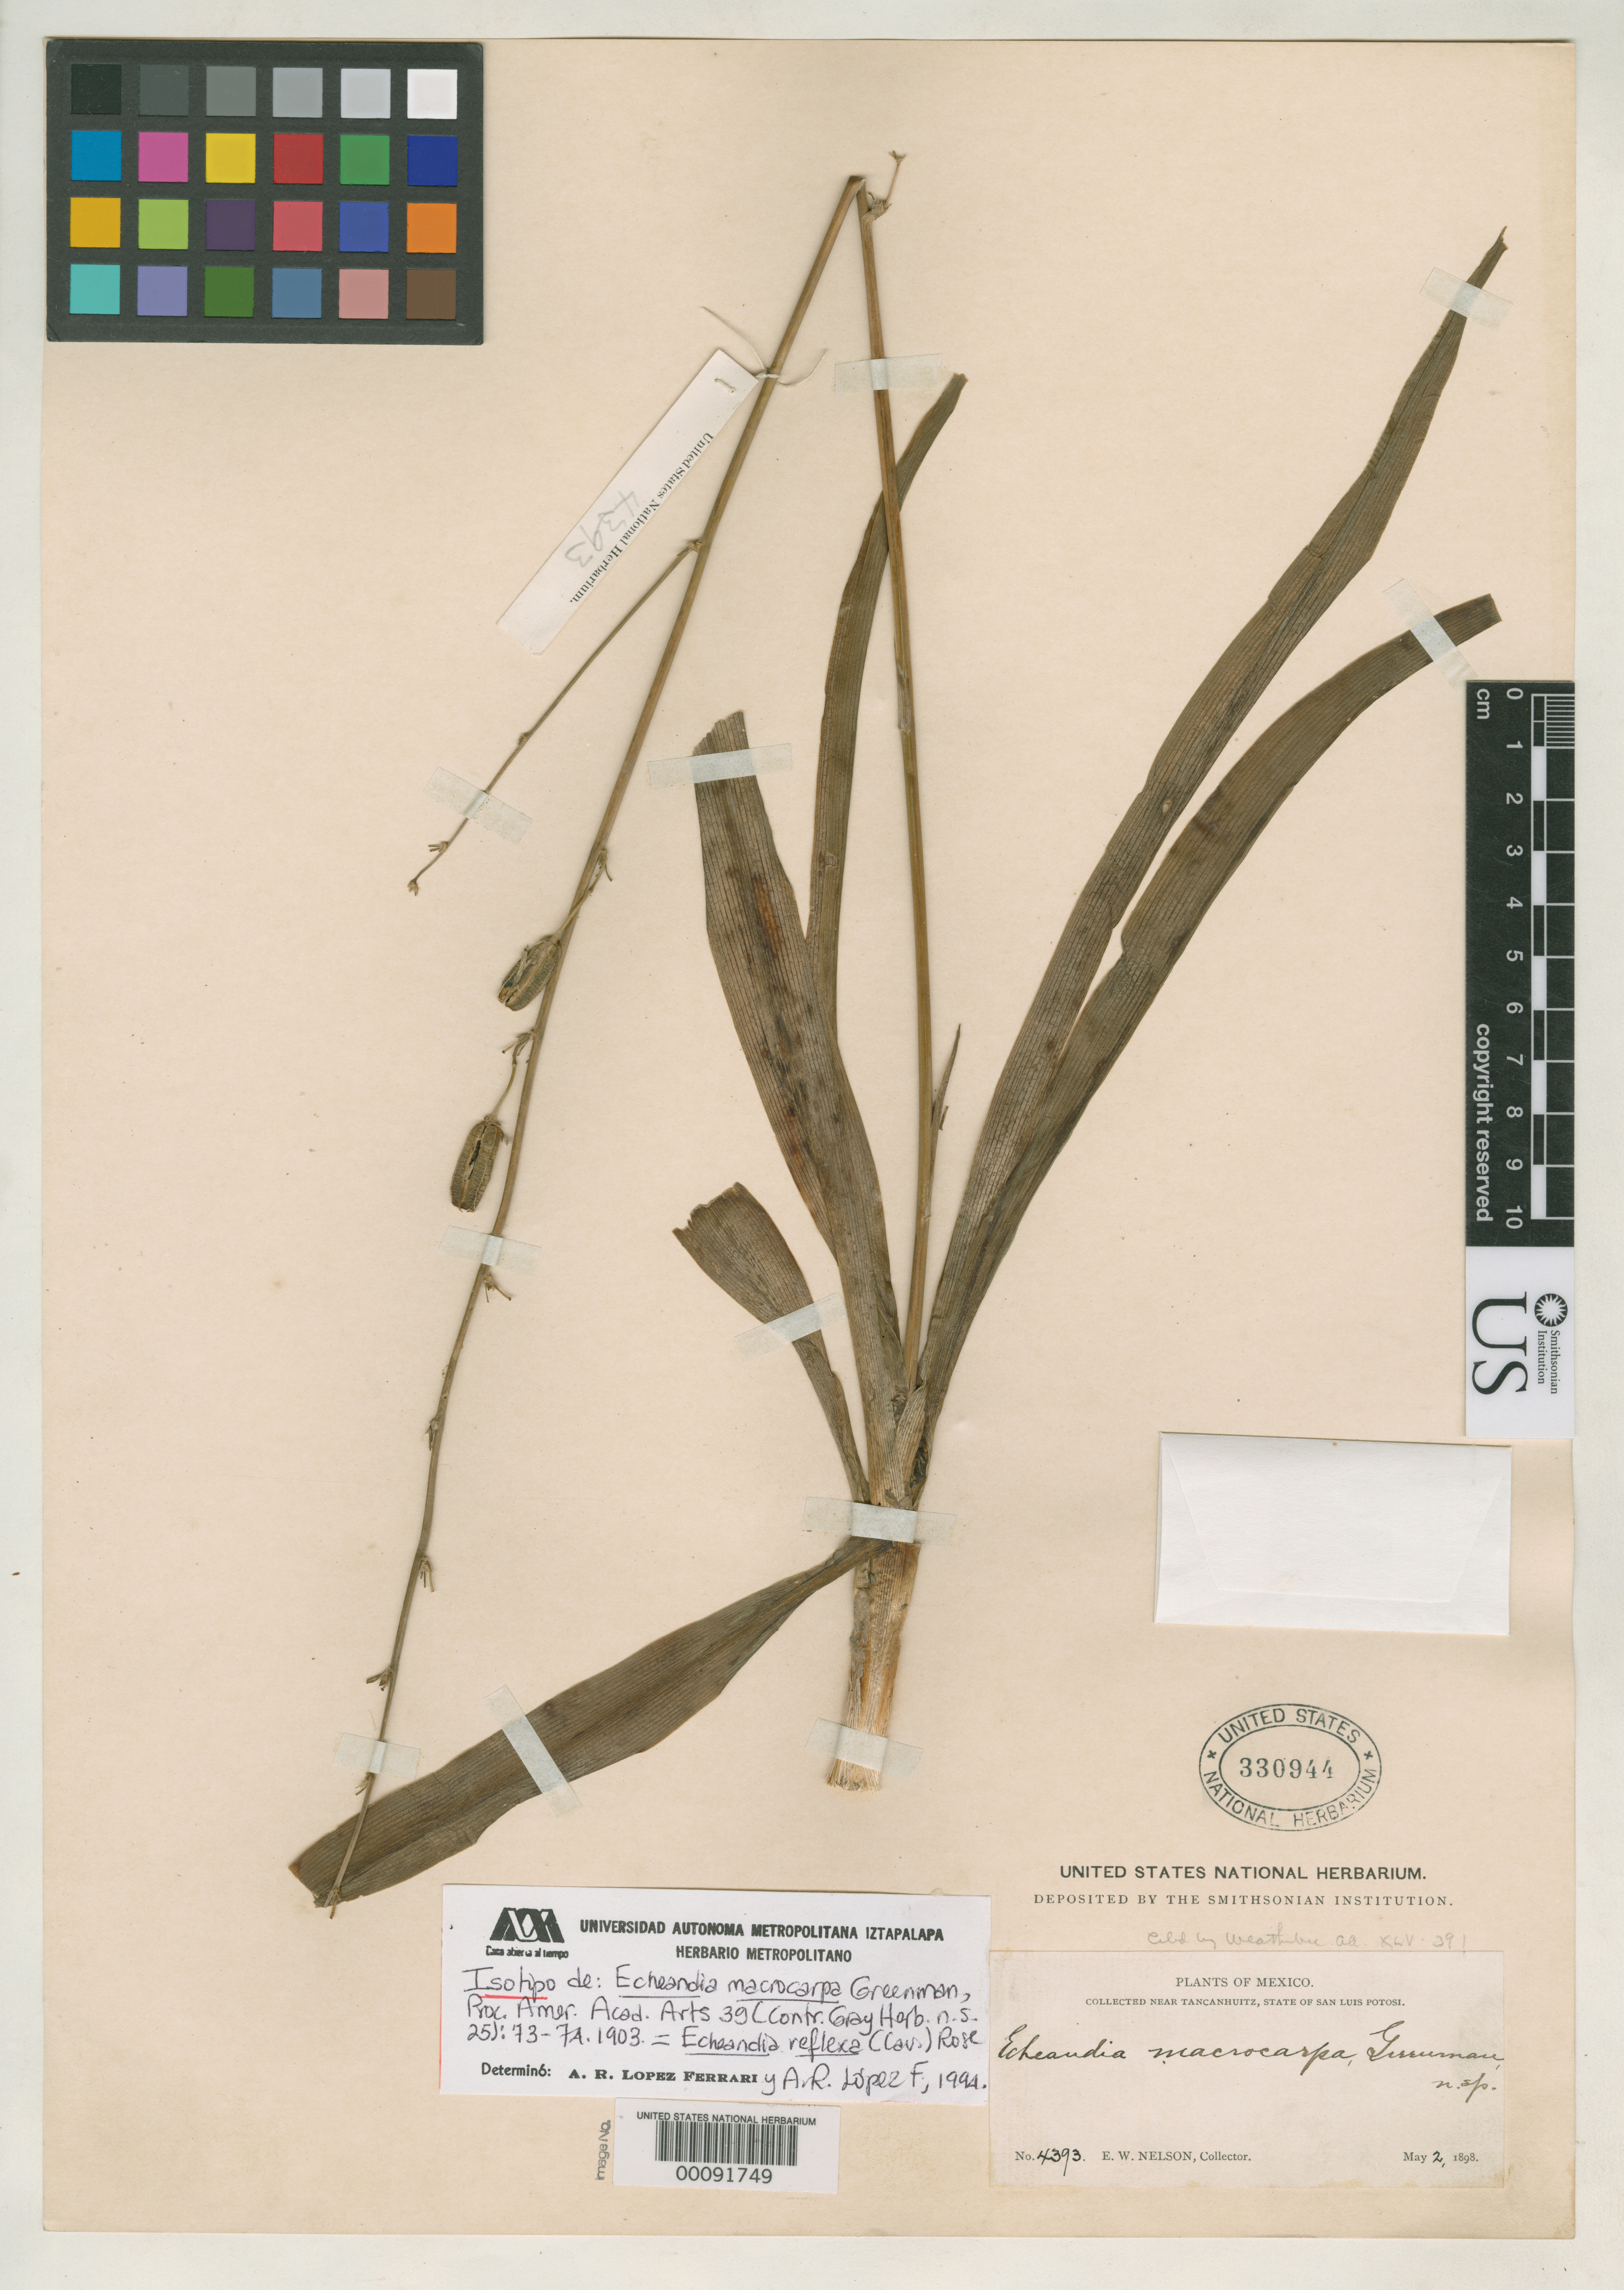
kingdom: Plantae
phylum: Tracheophyta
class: Liliopsida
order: Asparagales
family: Asparagaceae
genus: Echeandia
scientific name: Echeandia macrocarpa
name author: Greenm.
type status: Type Collection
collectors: E. W. Nelson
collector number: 4393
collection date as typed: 02 May 1898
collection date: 1898-05-02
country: Mexico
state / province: San Luis Potosi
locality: Near Tancanhuitz.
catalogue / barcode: US 330944